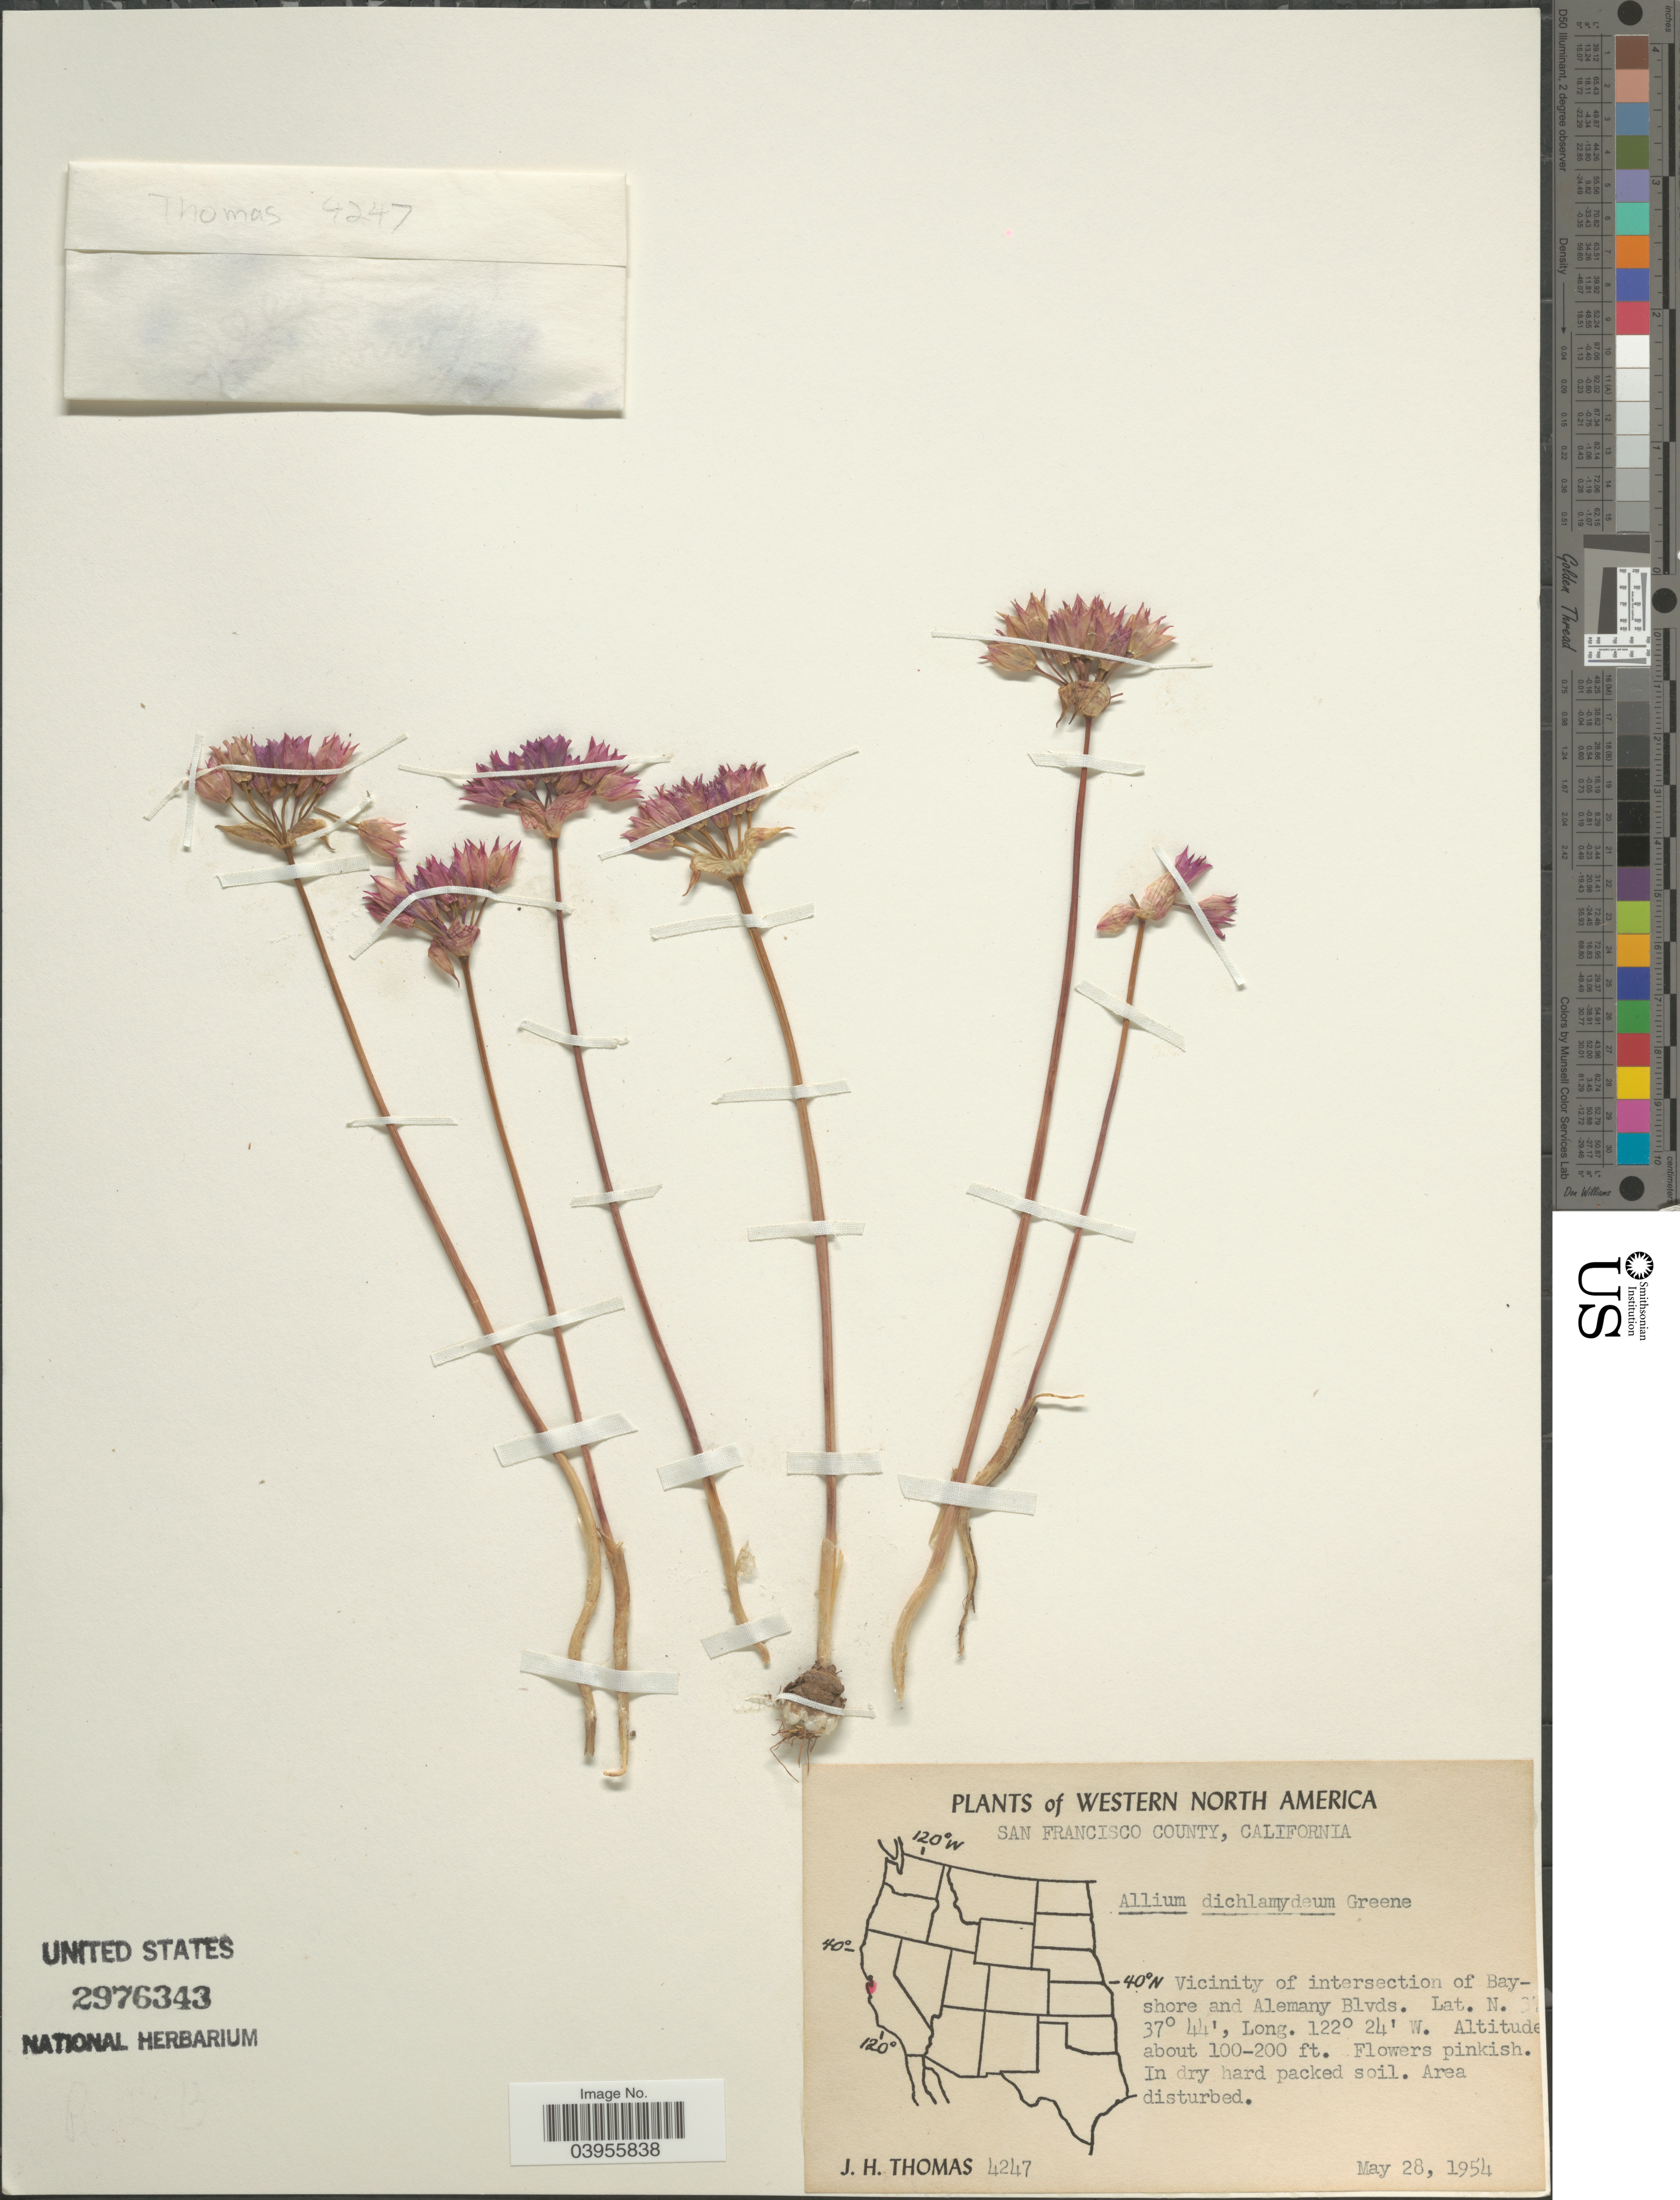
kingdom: Plantae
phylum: Tracheophyta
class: Liliopsida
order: Asparagales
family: Amaryllidaceae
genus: Allium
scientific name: Allium dichlamydeum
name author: Greene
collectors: J. H. Thomas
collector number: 4247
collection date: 1954-05-28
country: United States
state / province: California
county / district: San Francisco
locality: Western North America. San Francisco County. Vicinity of intersection of Bay-shore and Alemany Blvds.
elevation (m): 30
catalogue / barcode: US 2976343